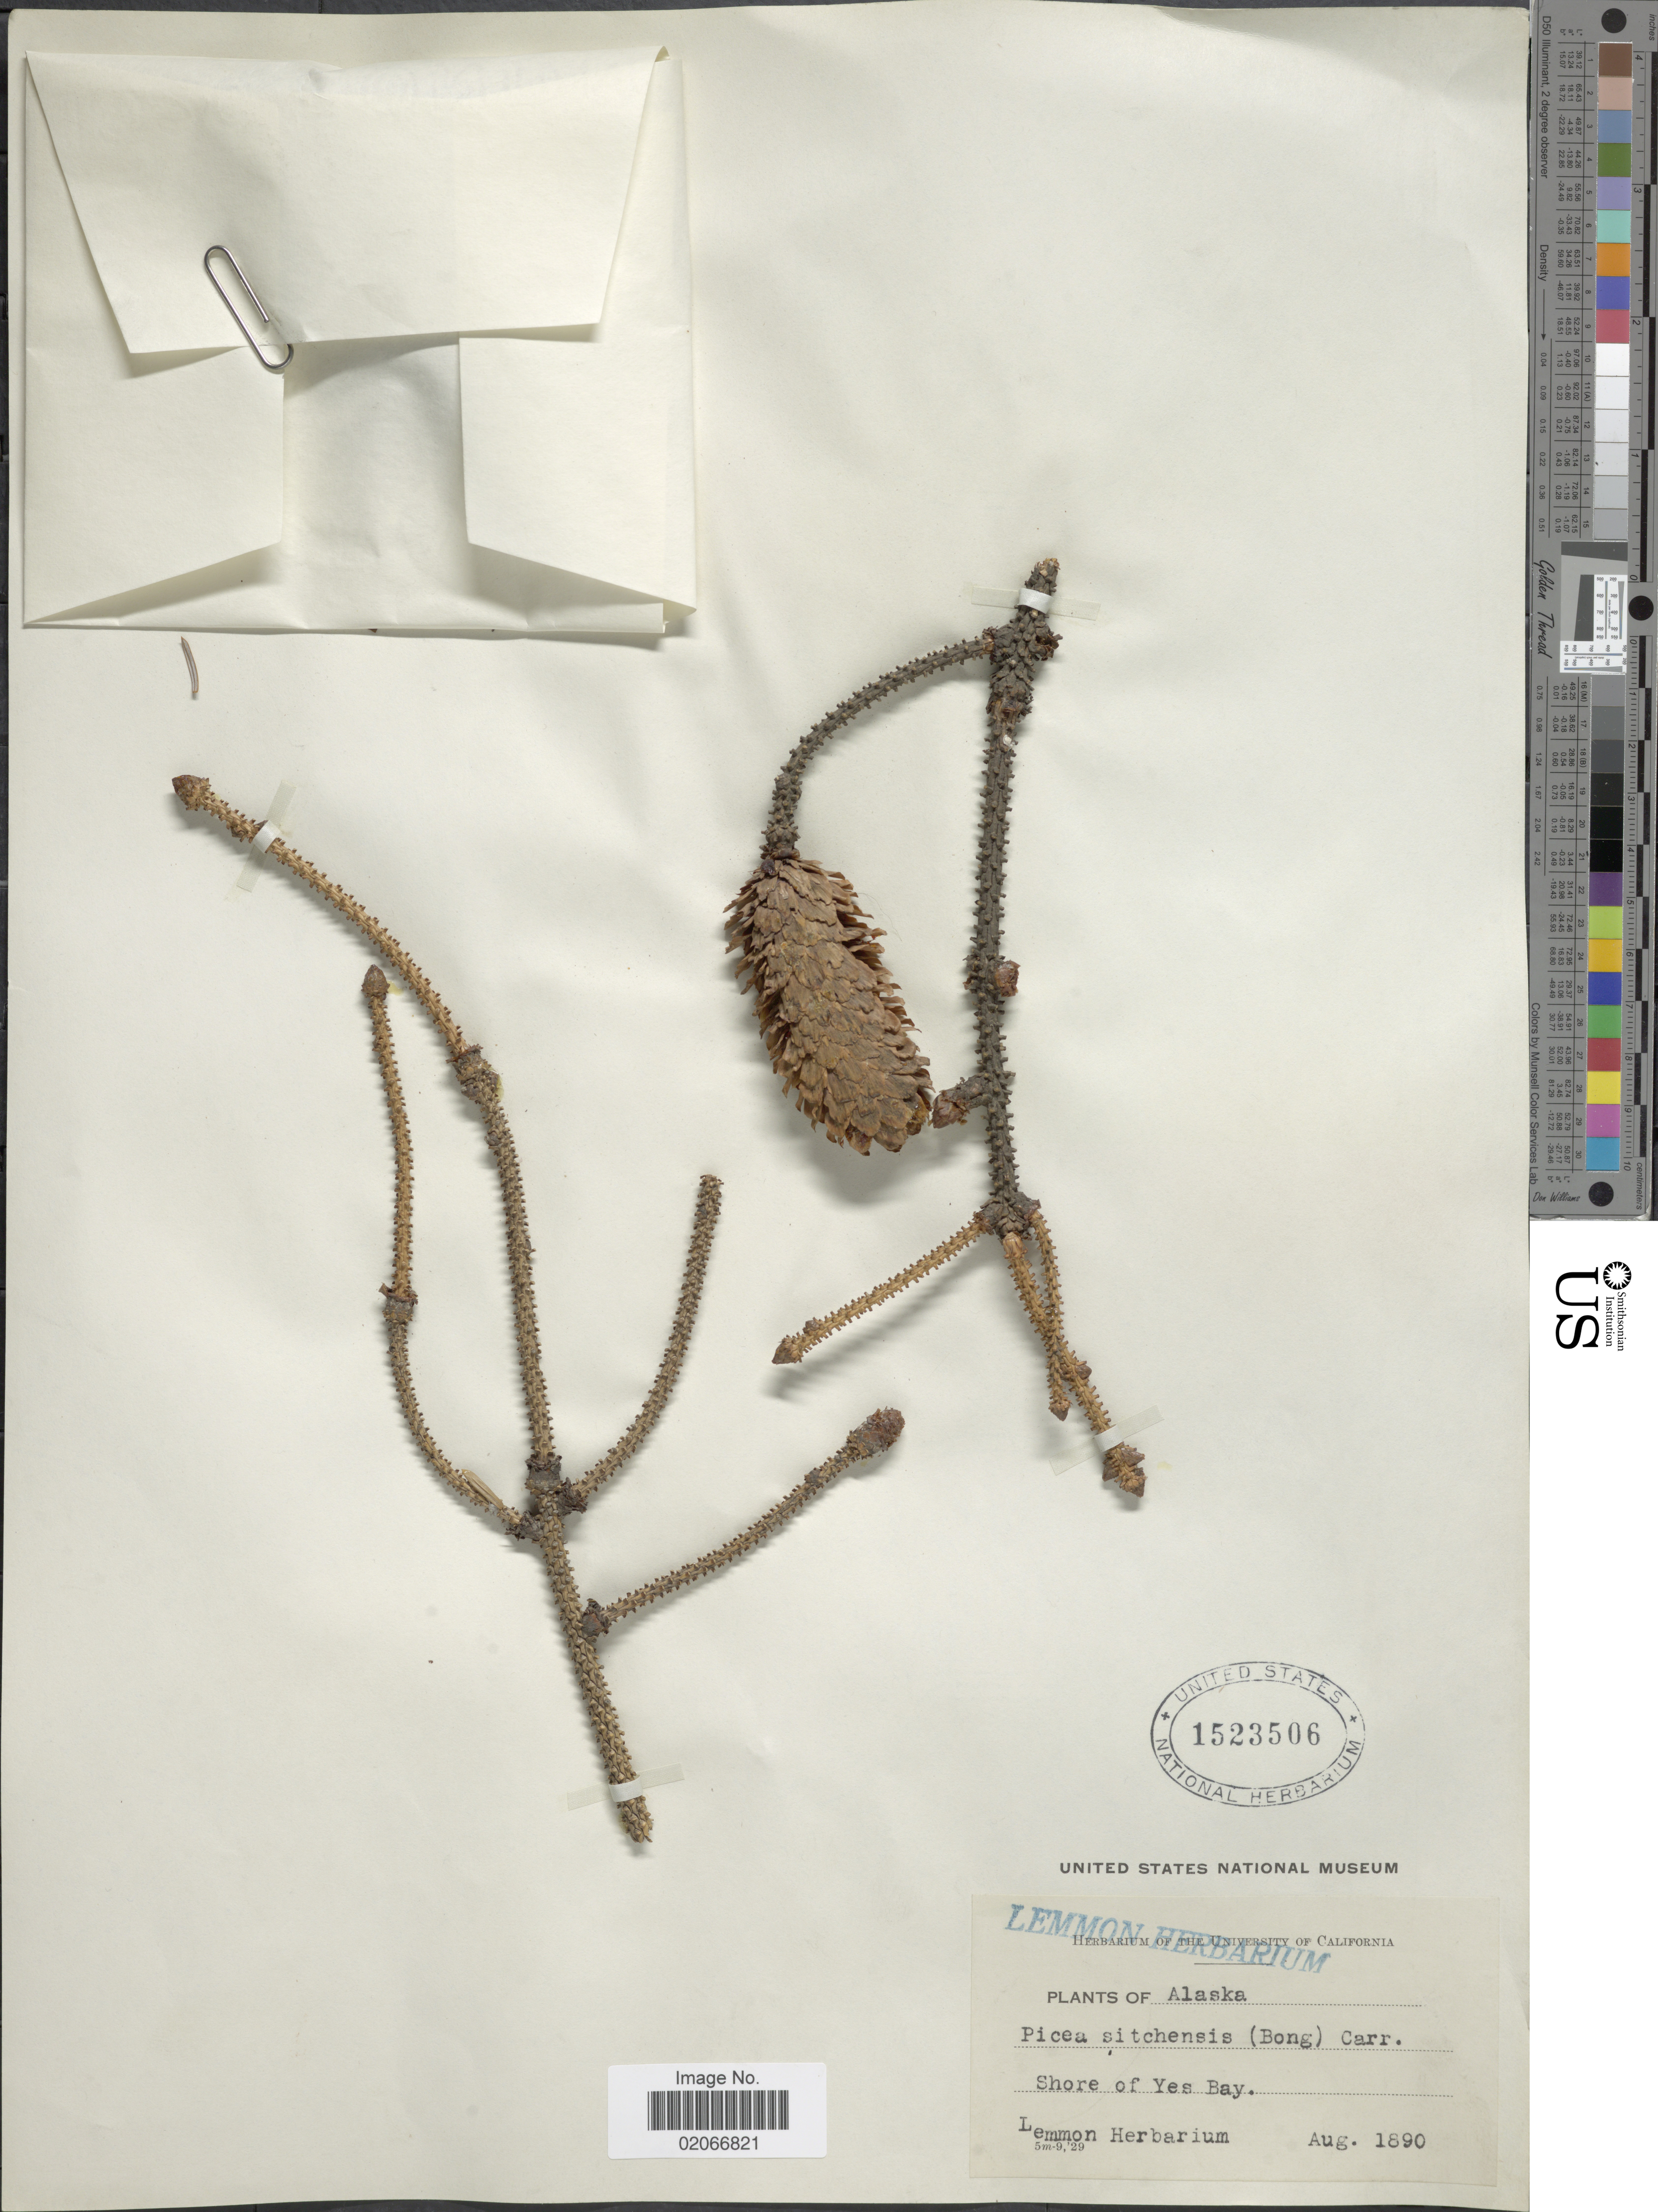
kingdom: Plantae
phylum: Tracheophyta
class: Pinopsida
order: Pinales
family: Pinaceae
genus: Picea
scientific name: Picea sitchensis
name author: (Bong.) Carrière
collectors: ex herb. Lemmon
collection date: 1890-08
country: United States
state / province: Alaska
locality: Shore of Yes Bay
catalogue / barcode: US 1523506